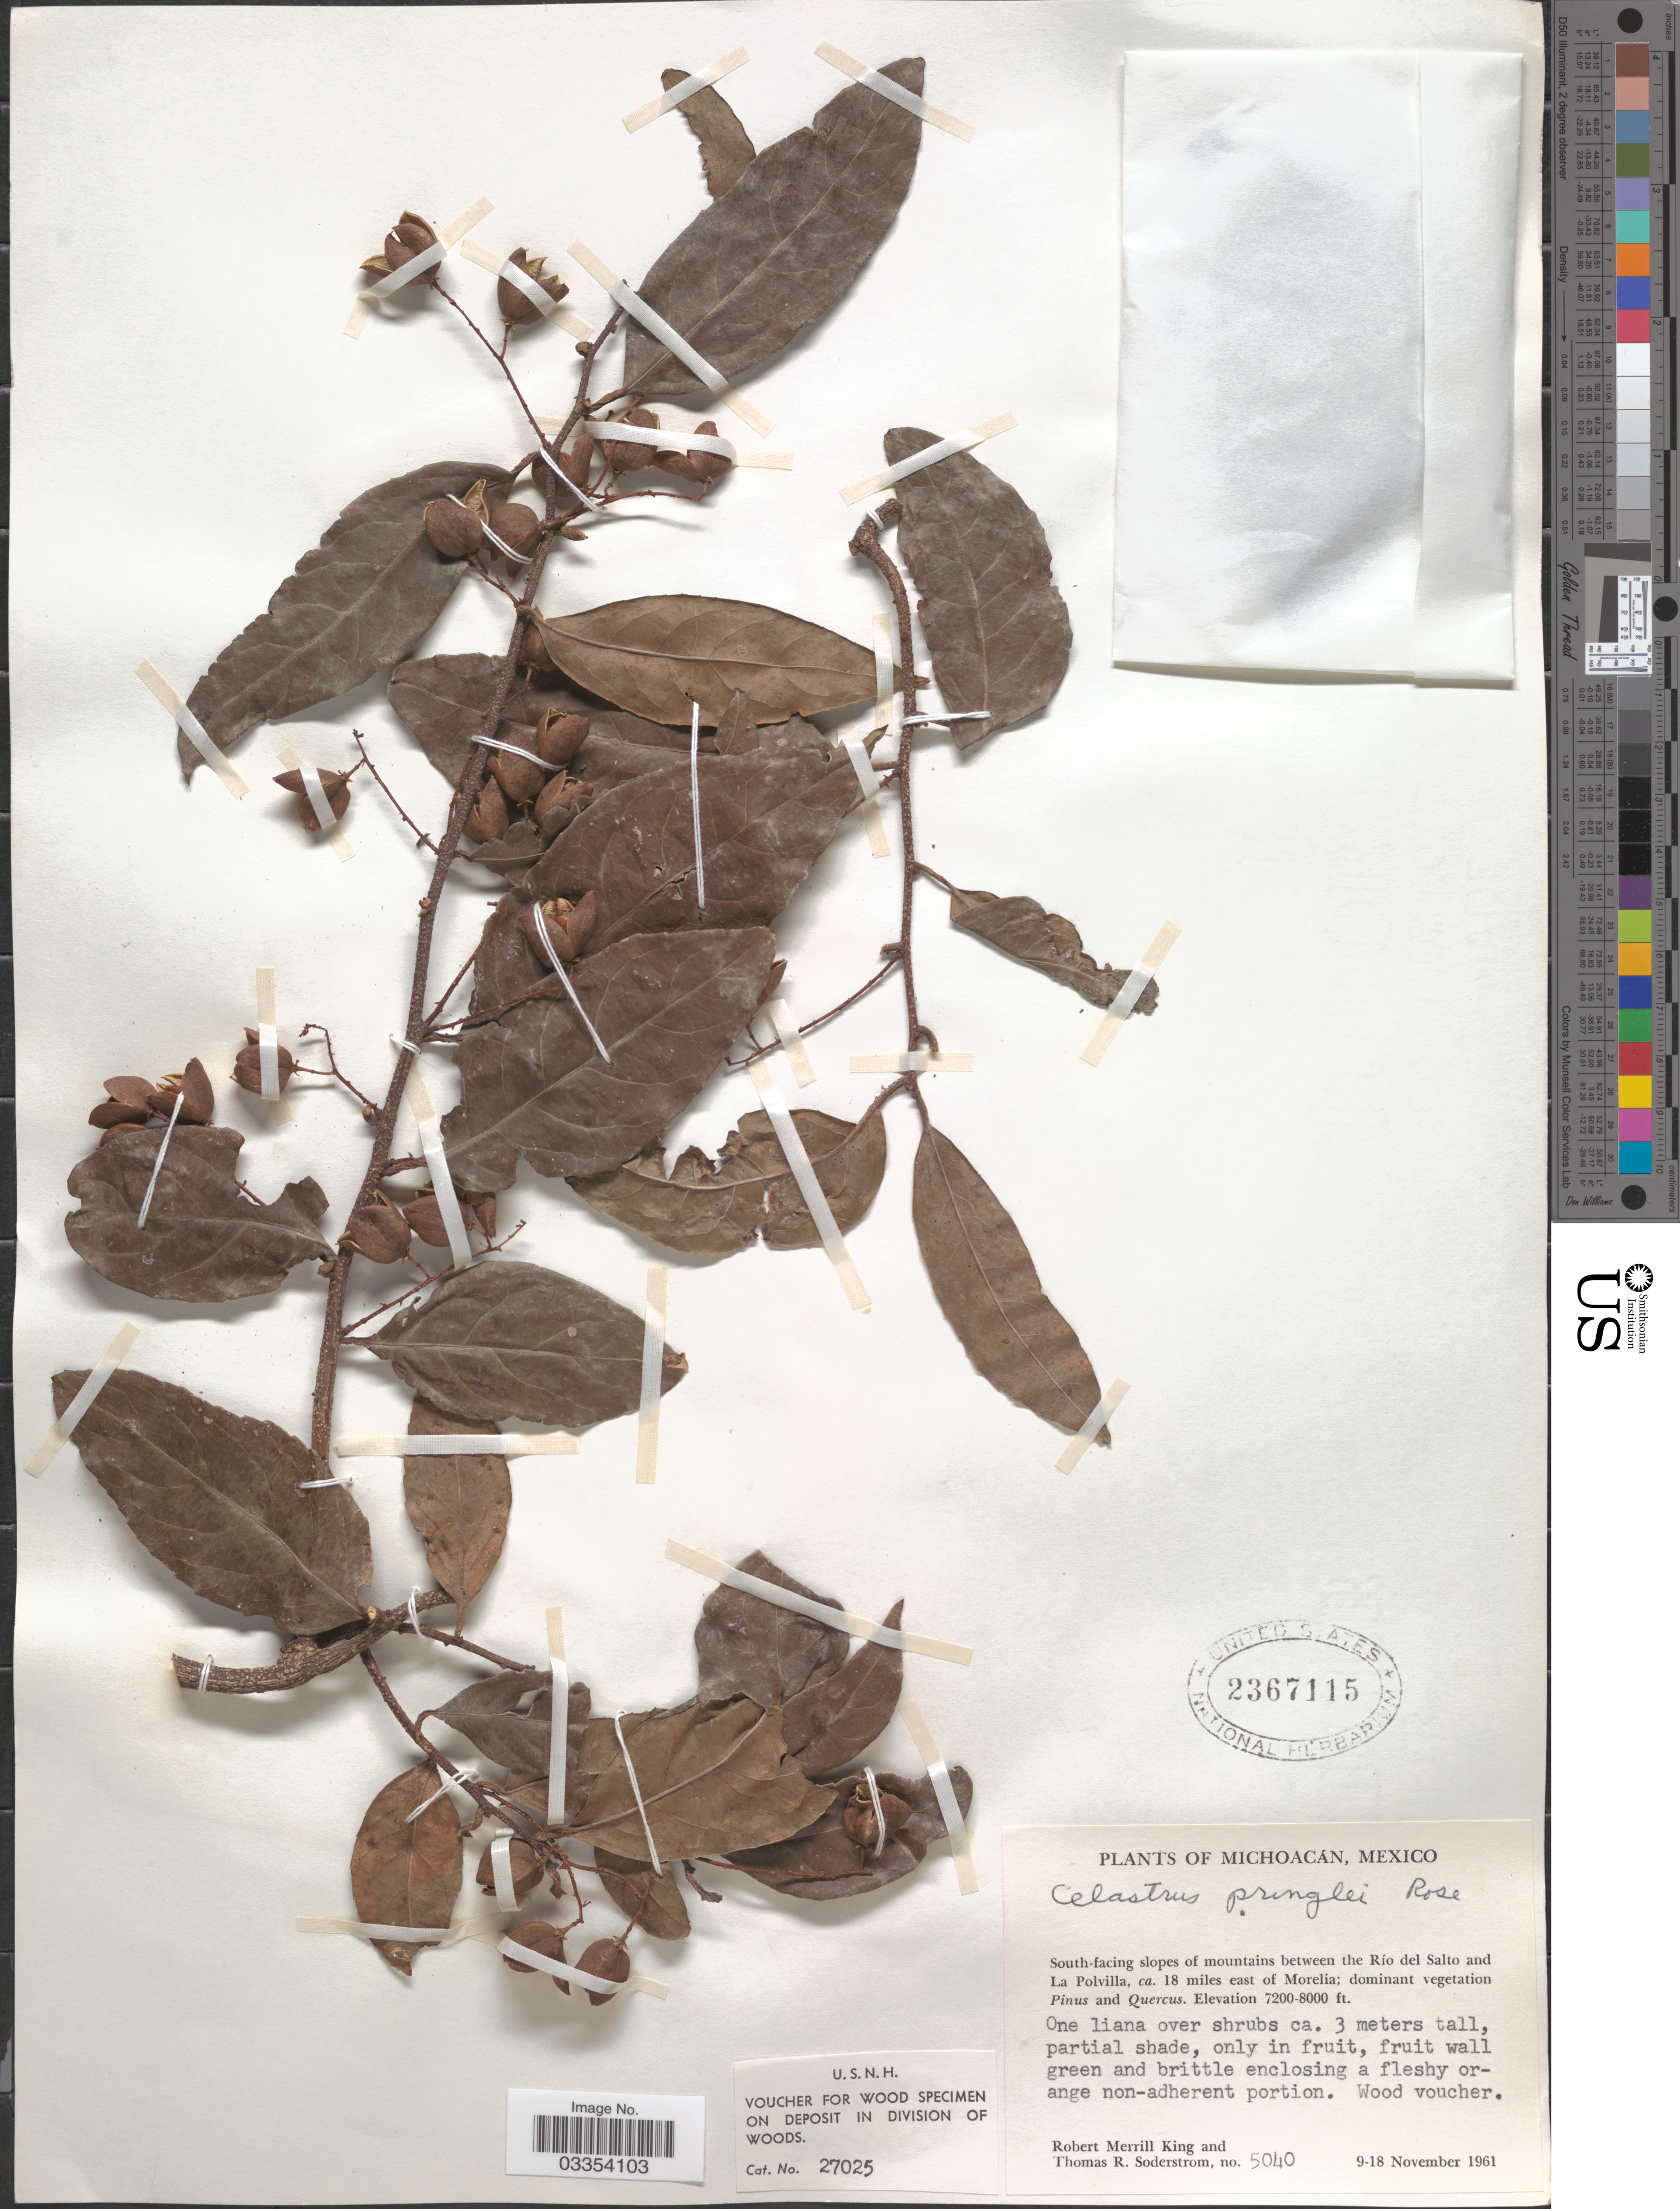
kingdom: Plantae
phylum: Tracheophyta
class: Magnoliopsida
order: Celastrales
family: Celastraceae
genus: Celastrus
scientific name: Celastrus pringlei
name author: Rose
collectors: R. M. King & T. R. Soderstrom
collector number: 5040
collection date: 1961-11-09/1961-11-18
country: Mexico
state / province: Michoacán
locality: South-facing slopes of mountains between the Río del Salto and La Polvilla, ca. 18 miles east of Morelia.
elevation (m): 2195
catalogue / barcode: US 2367115